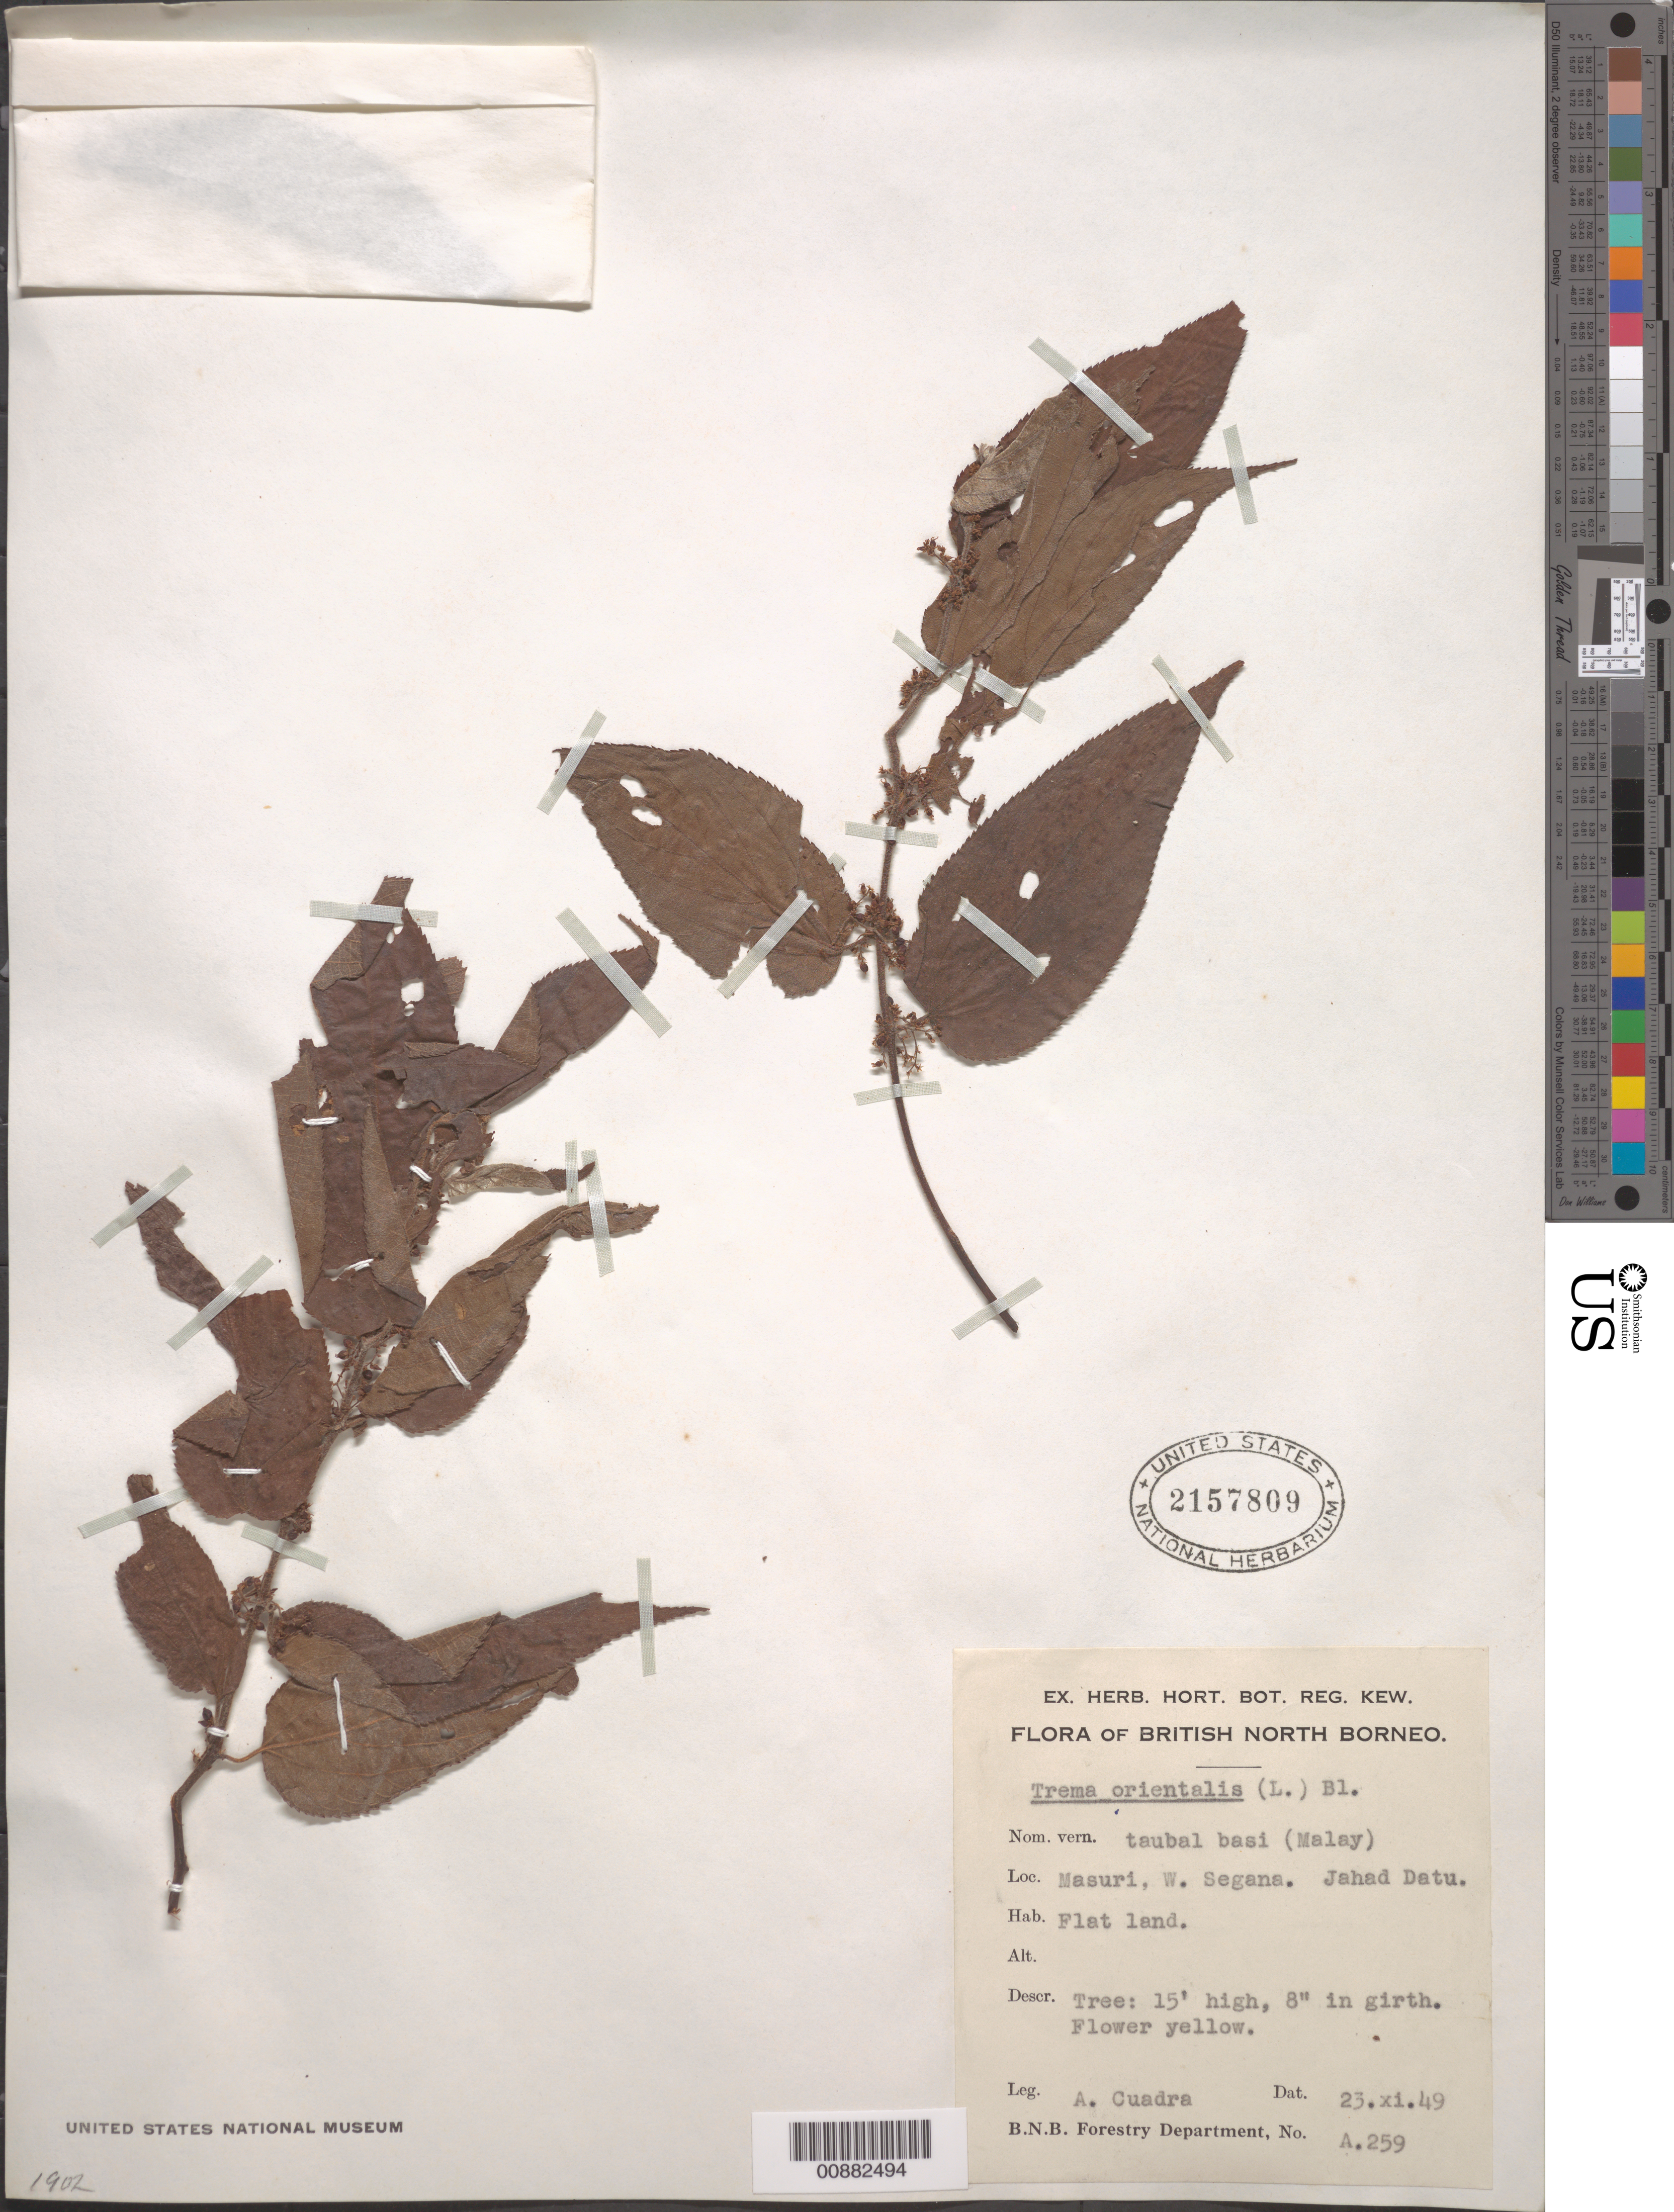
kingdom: Plantae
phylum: Tracheophyta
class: Magnoliopsida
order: Rosales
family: Cannabaceae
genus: Trema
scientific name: Trema orientale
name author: (L.) Blume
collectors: A. Cuadra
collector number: A 259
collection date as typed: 23 Nov 1949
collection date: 1949-11-23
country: Malaysia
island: Borneo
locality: Masuri, W Segana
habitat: Flat land.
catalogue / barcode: US 2157809